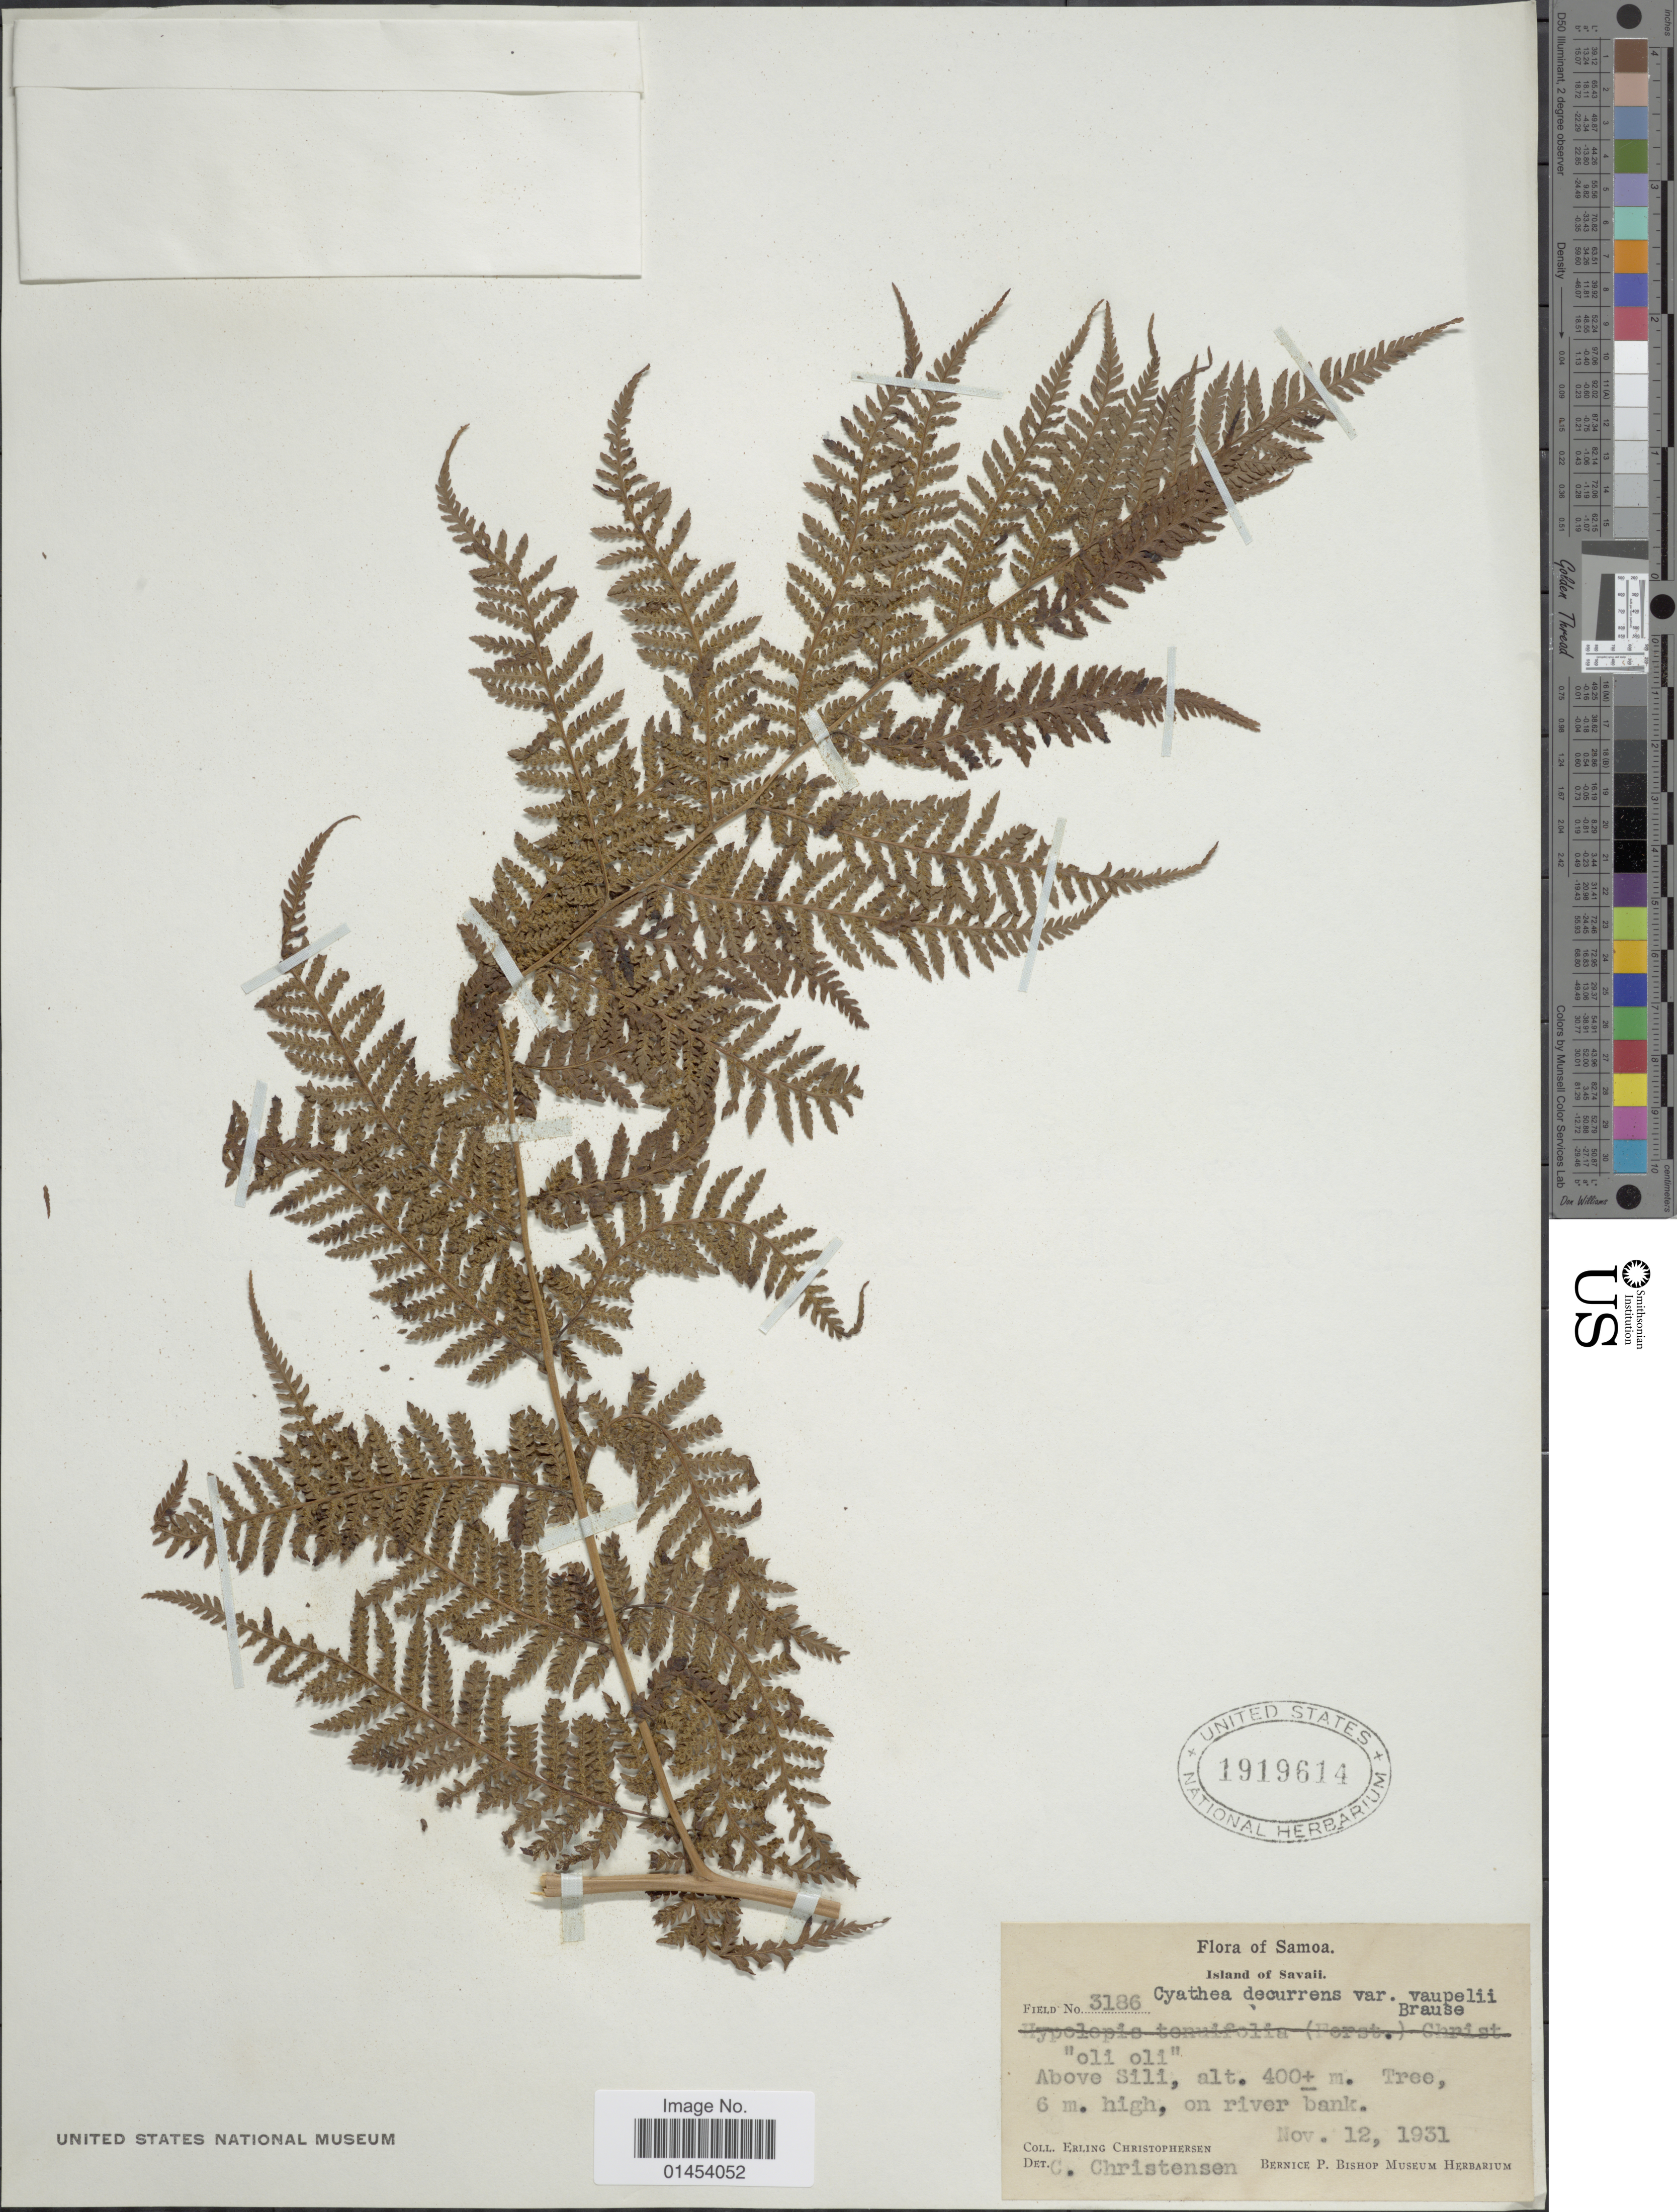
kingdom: Plantae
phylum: Tracheophyta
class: Polypodiopsida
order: Cyatheales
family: Cyatheaceae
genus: Cyathea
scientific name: Cyathea decurrens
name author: (Hook.) Copel.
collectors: E. Christophersen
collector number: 3186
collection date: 1931-11-12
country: Samoa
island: Savai'i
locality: Island of Savaii. Above Sili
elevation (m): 400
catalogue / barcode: US 1919614